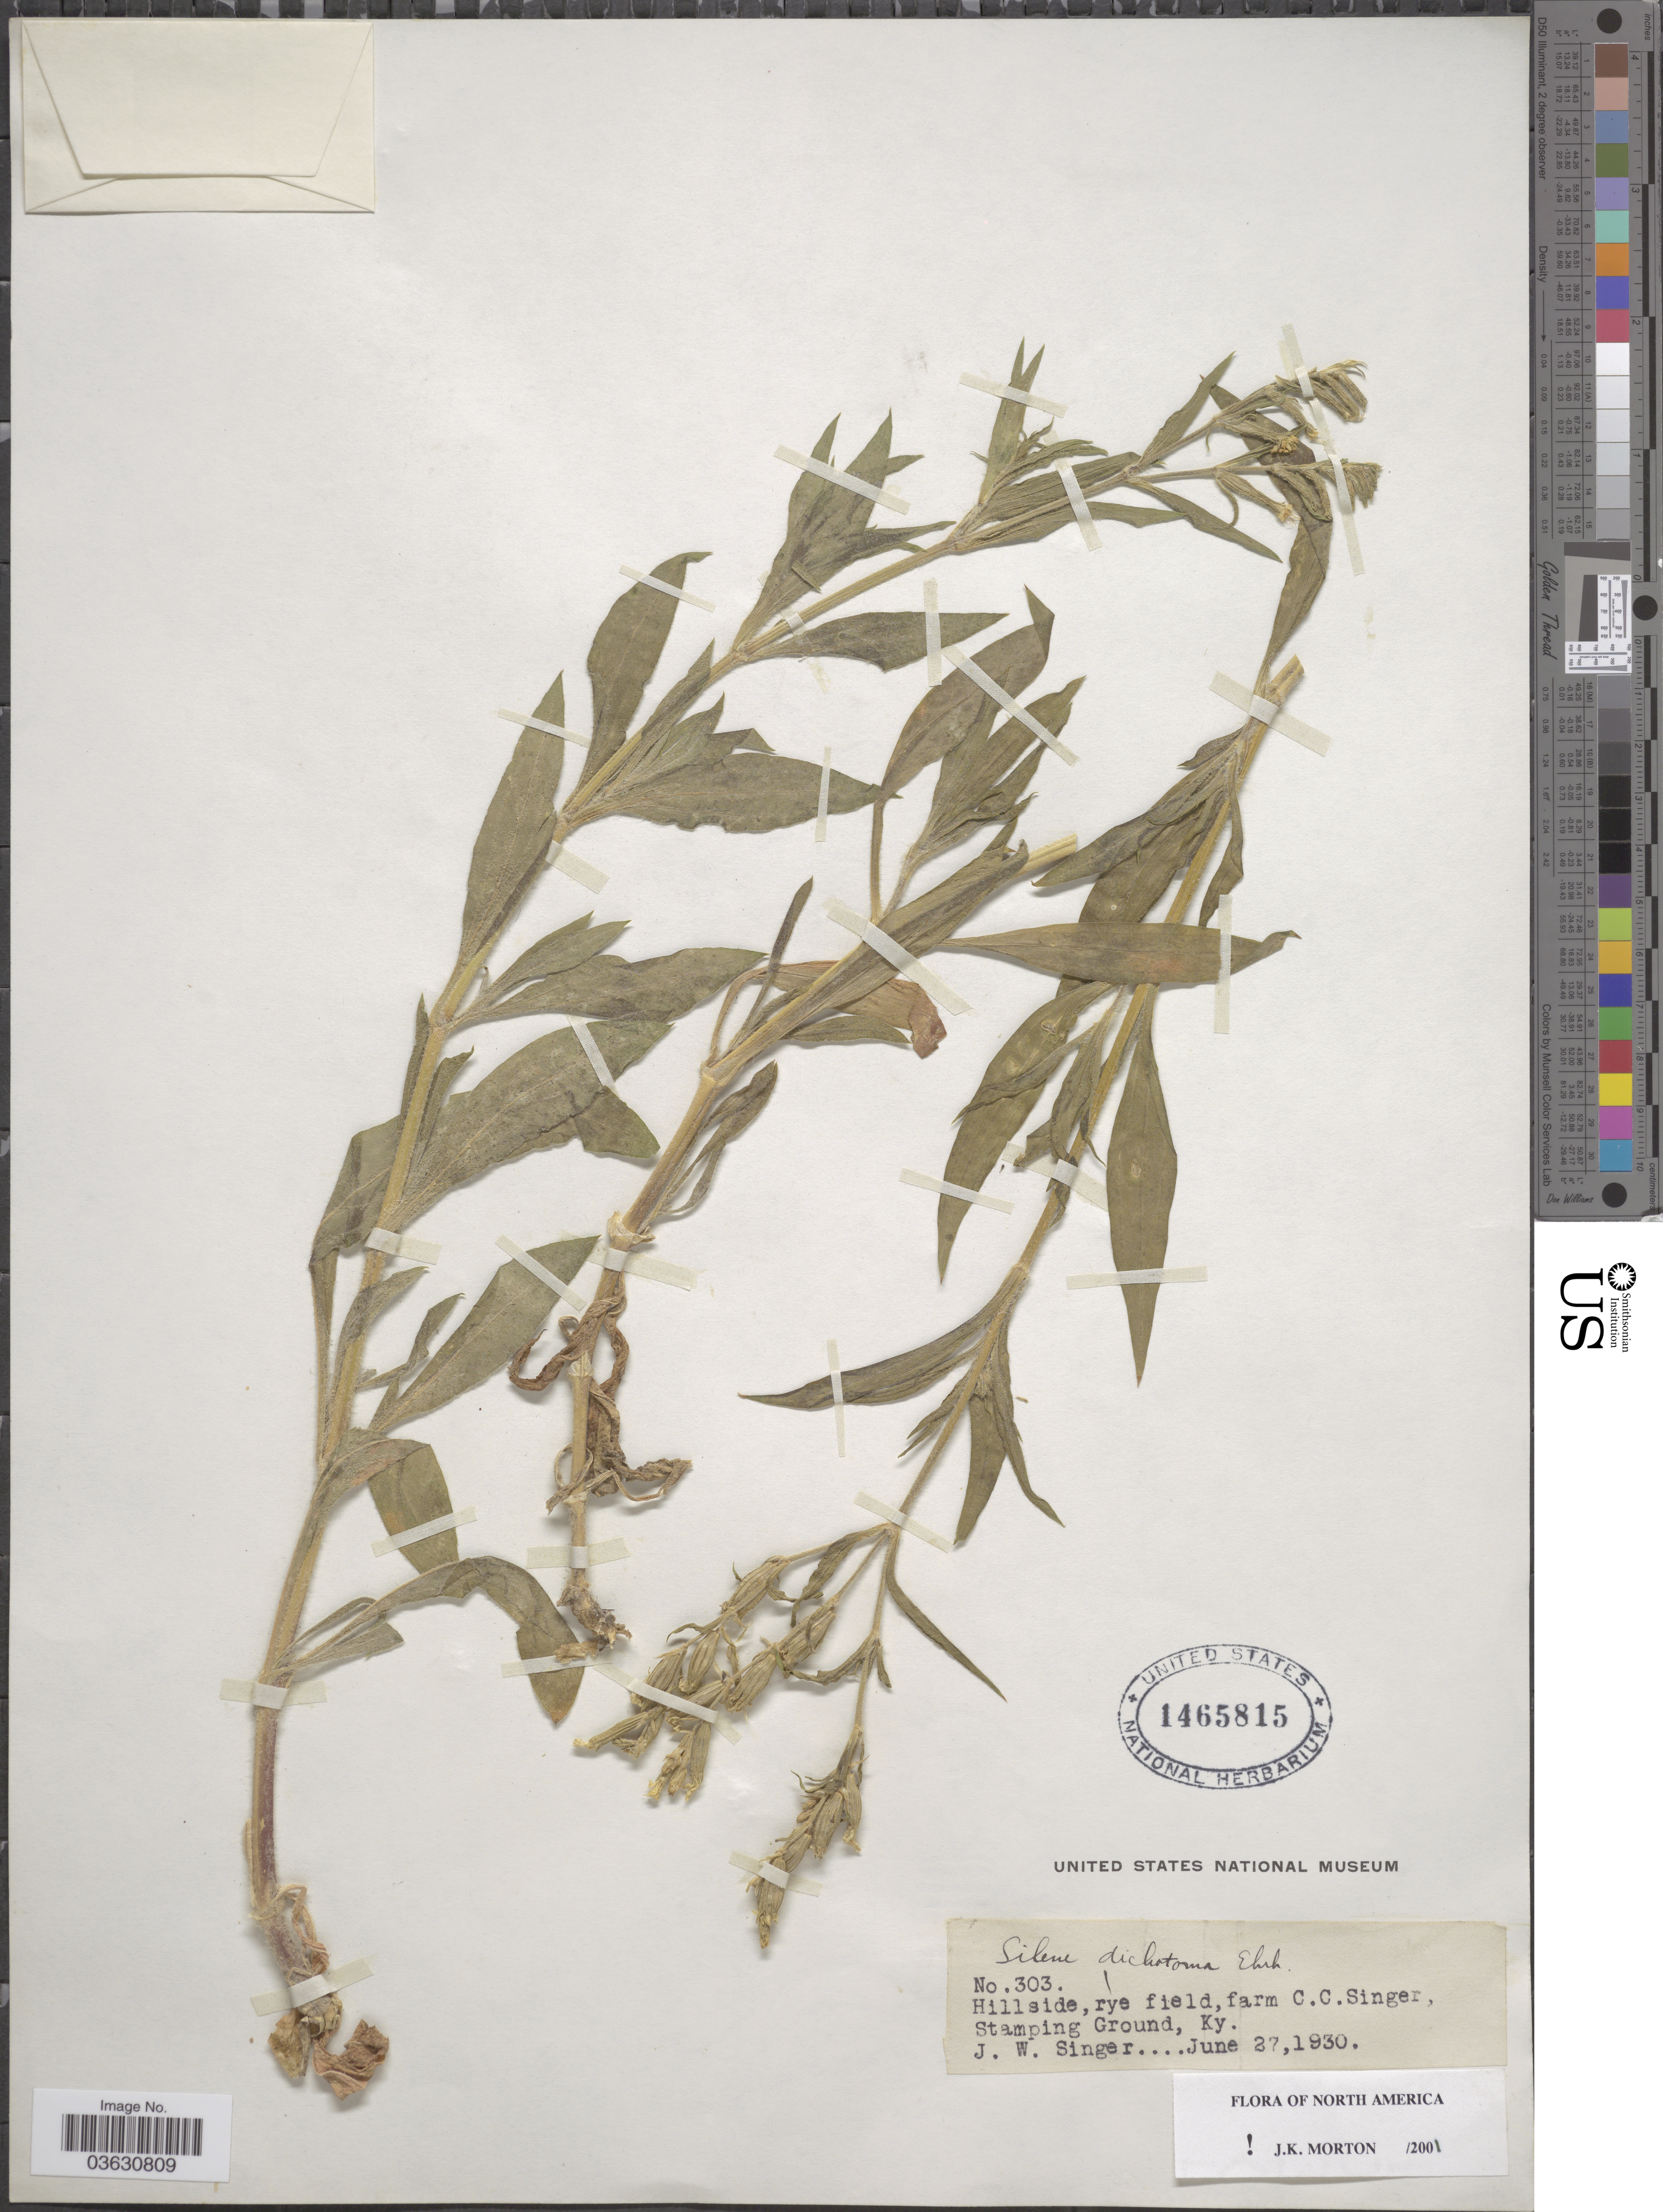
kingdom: Plantae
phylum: Tracheophyta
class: Magnoliopsida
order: Caryophyllales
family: Caryophyllaceae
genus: Silene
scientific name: Silene dichotoma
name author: Ehrh.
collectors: J. EW. Singer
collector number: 303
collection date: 1930-06-27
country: United States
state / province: Kentucky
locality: Hillside, rye field, farm C.C. Singer, Stamping Ground.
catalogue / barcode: US 1465815